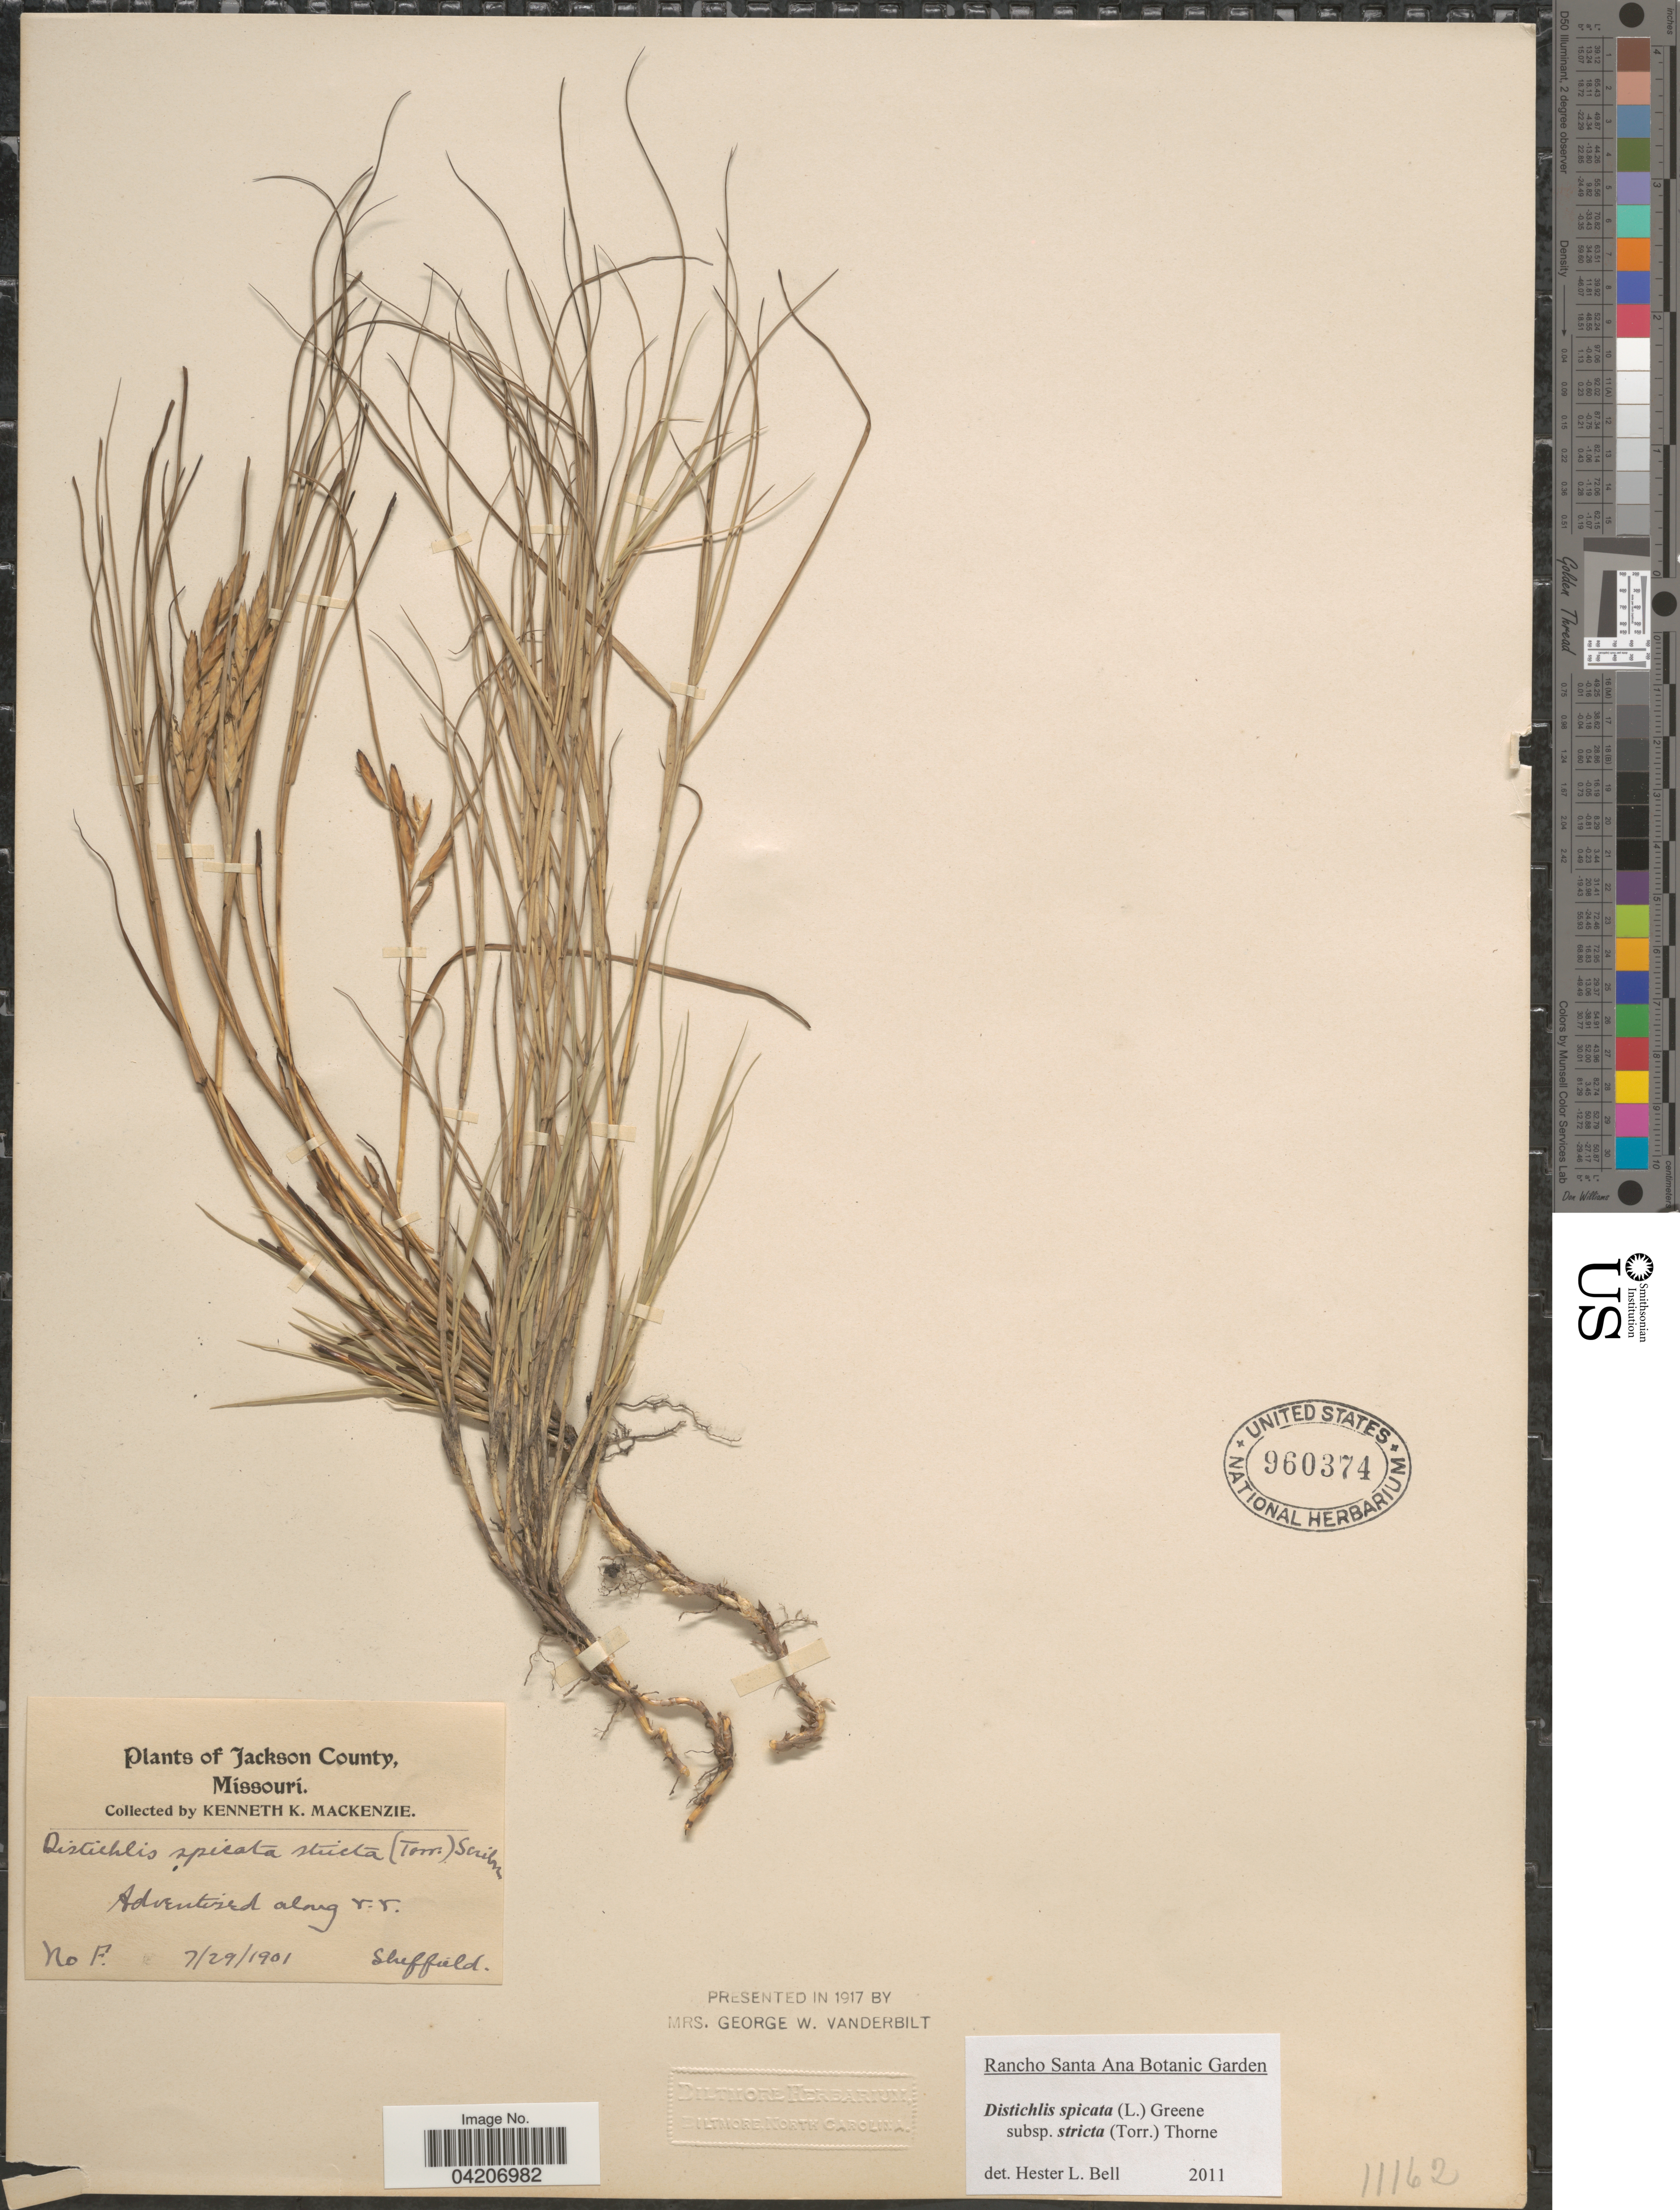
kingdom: Plantae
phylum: Tracheophyta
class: Liliopsida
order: Poales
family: Poaceae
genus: Distichlis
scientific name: Distichlis spicata subsp. stricta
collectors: K. K. Mackenzie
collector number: F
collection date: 1901-07-29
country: United States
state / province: Missouri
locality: Jackson County. Advertised along r.r. Sheffield.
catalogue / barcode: US 960374